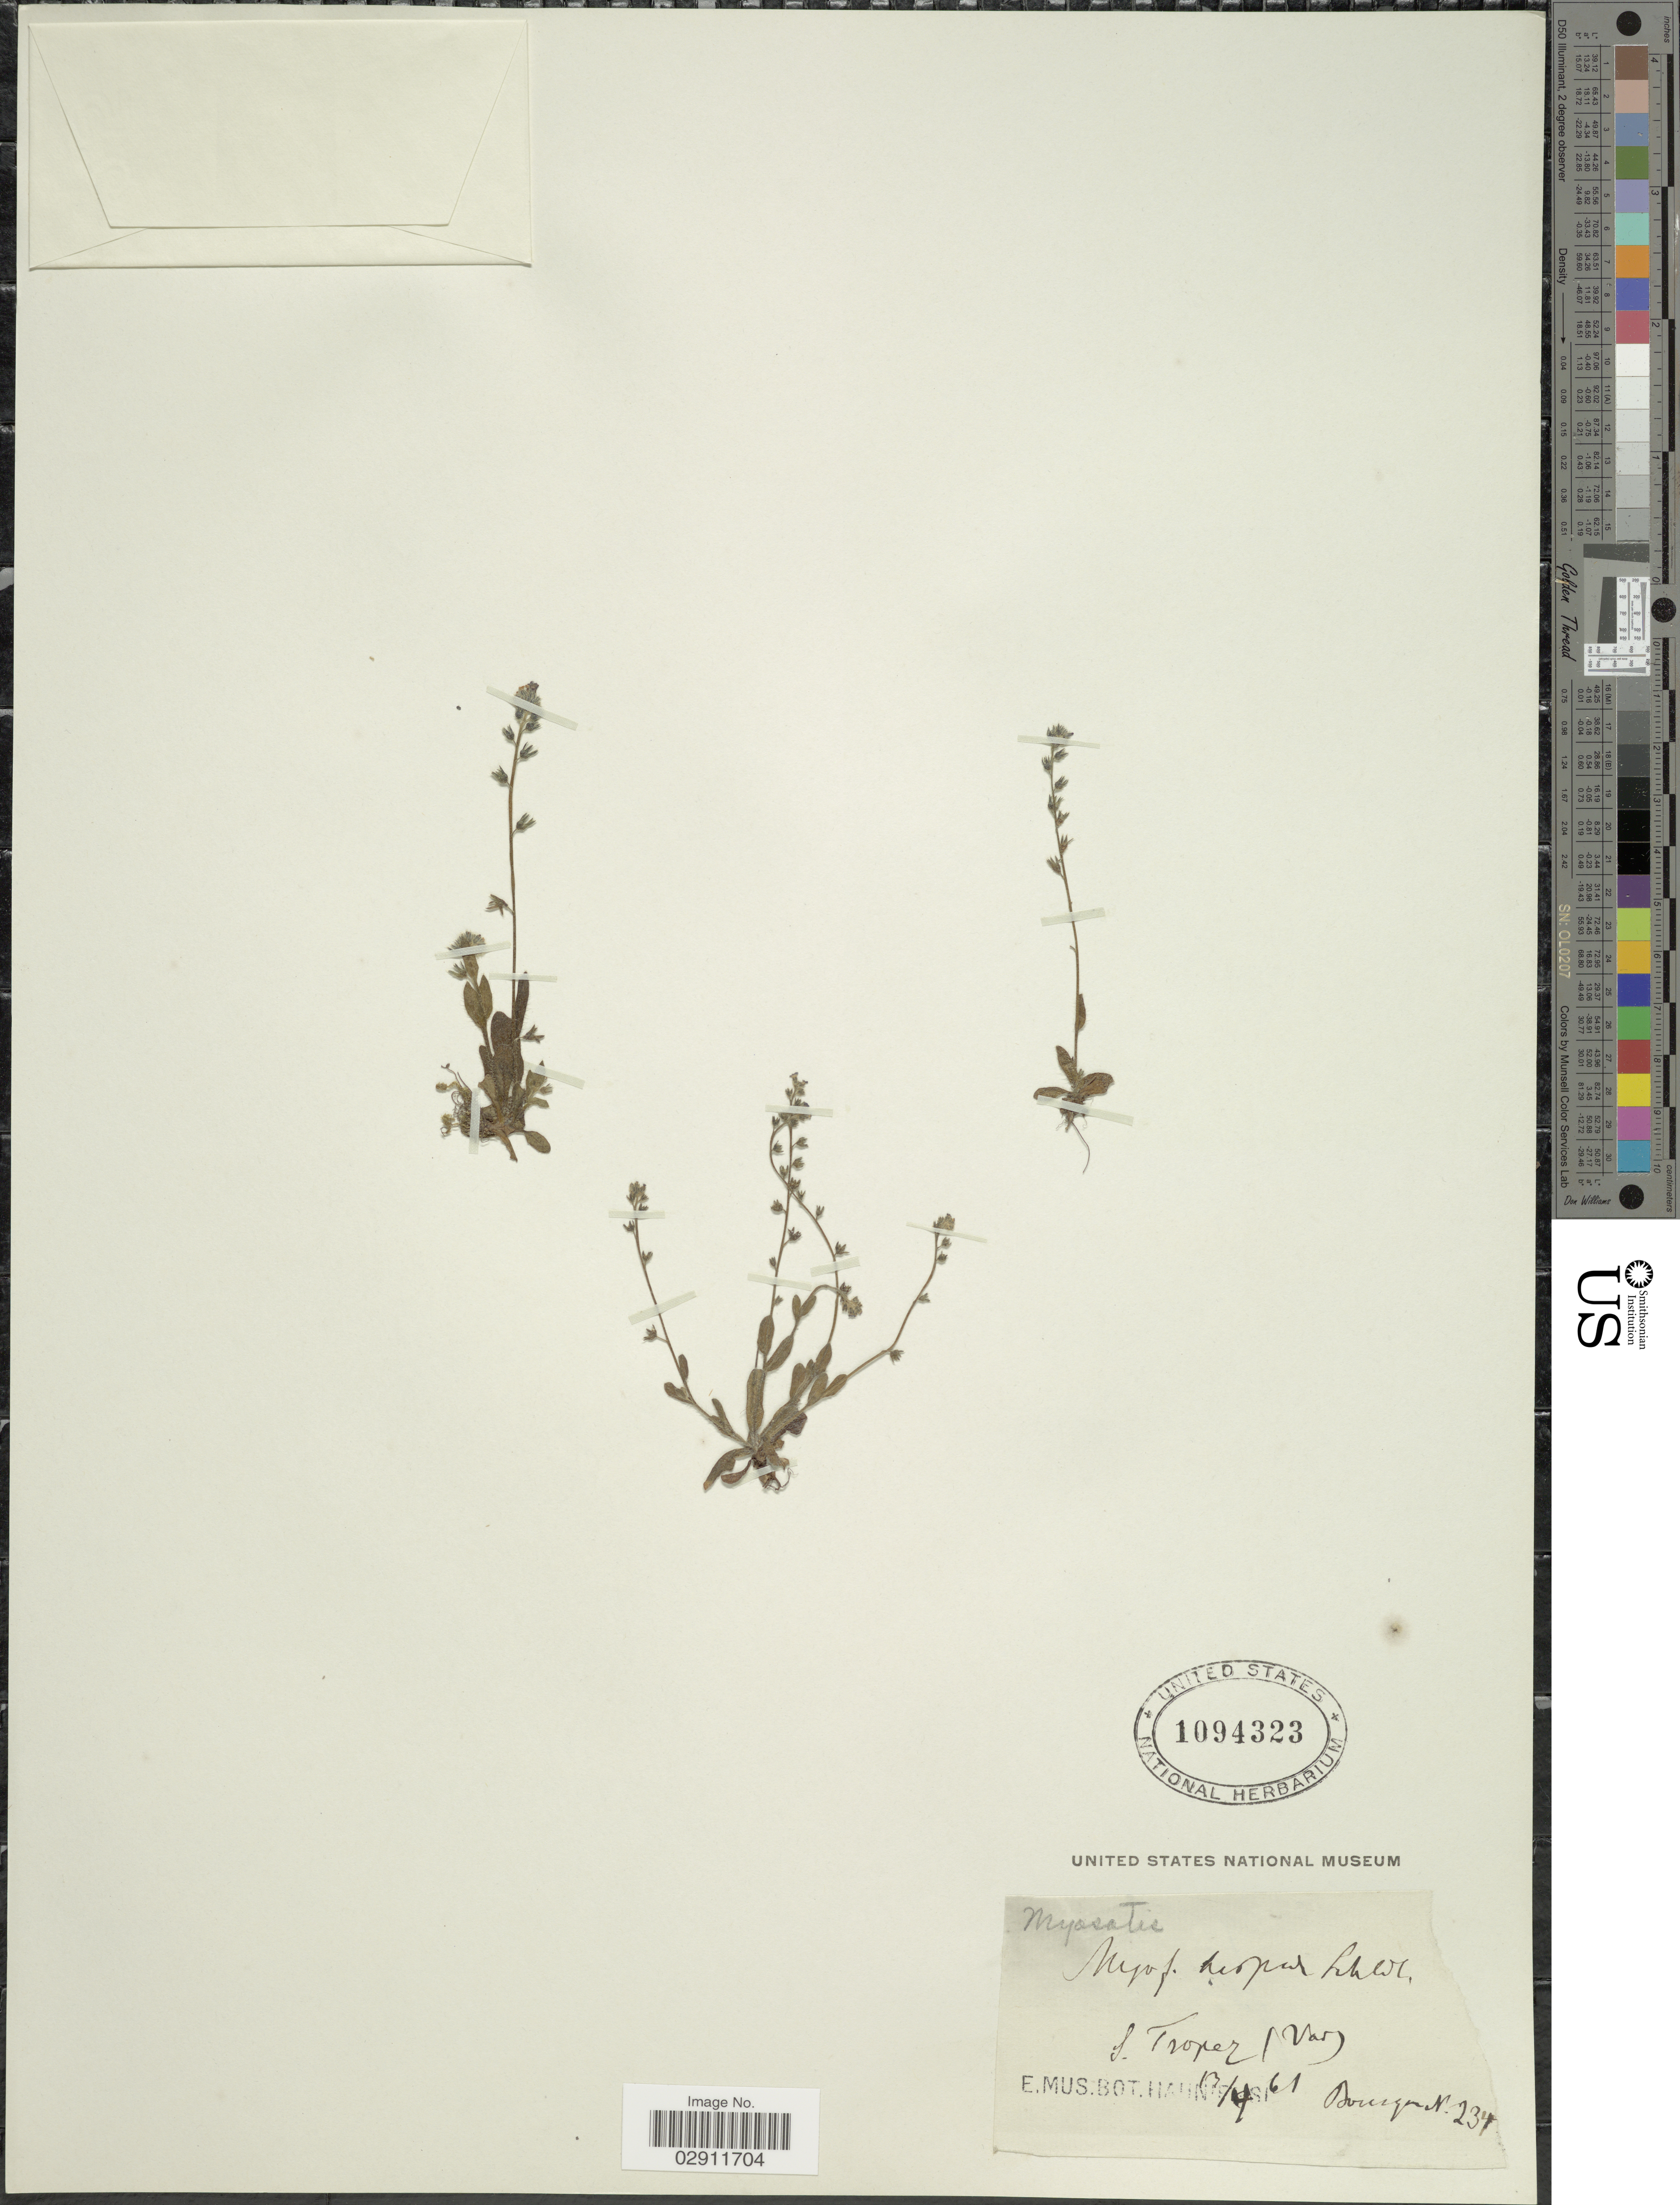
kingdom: Plantae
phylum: Tracheophyta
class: Magnoliopsida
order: Boraginales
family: Boraginaceae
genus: Myosotis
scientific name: Myosotis hispida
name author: Schltdl.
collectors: N. Bourque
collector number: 234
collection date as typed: Transcribed d/m/y: 3/4/61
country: France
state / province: Provence-Alpes-Côte d'Azur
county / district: Var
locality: S. Tropez (Var).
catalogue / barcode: US 1094323